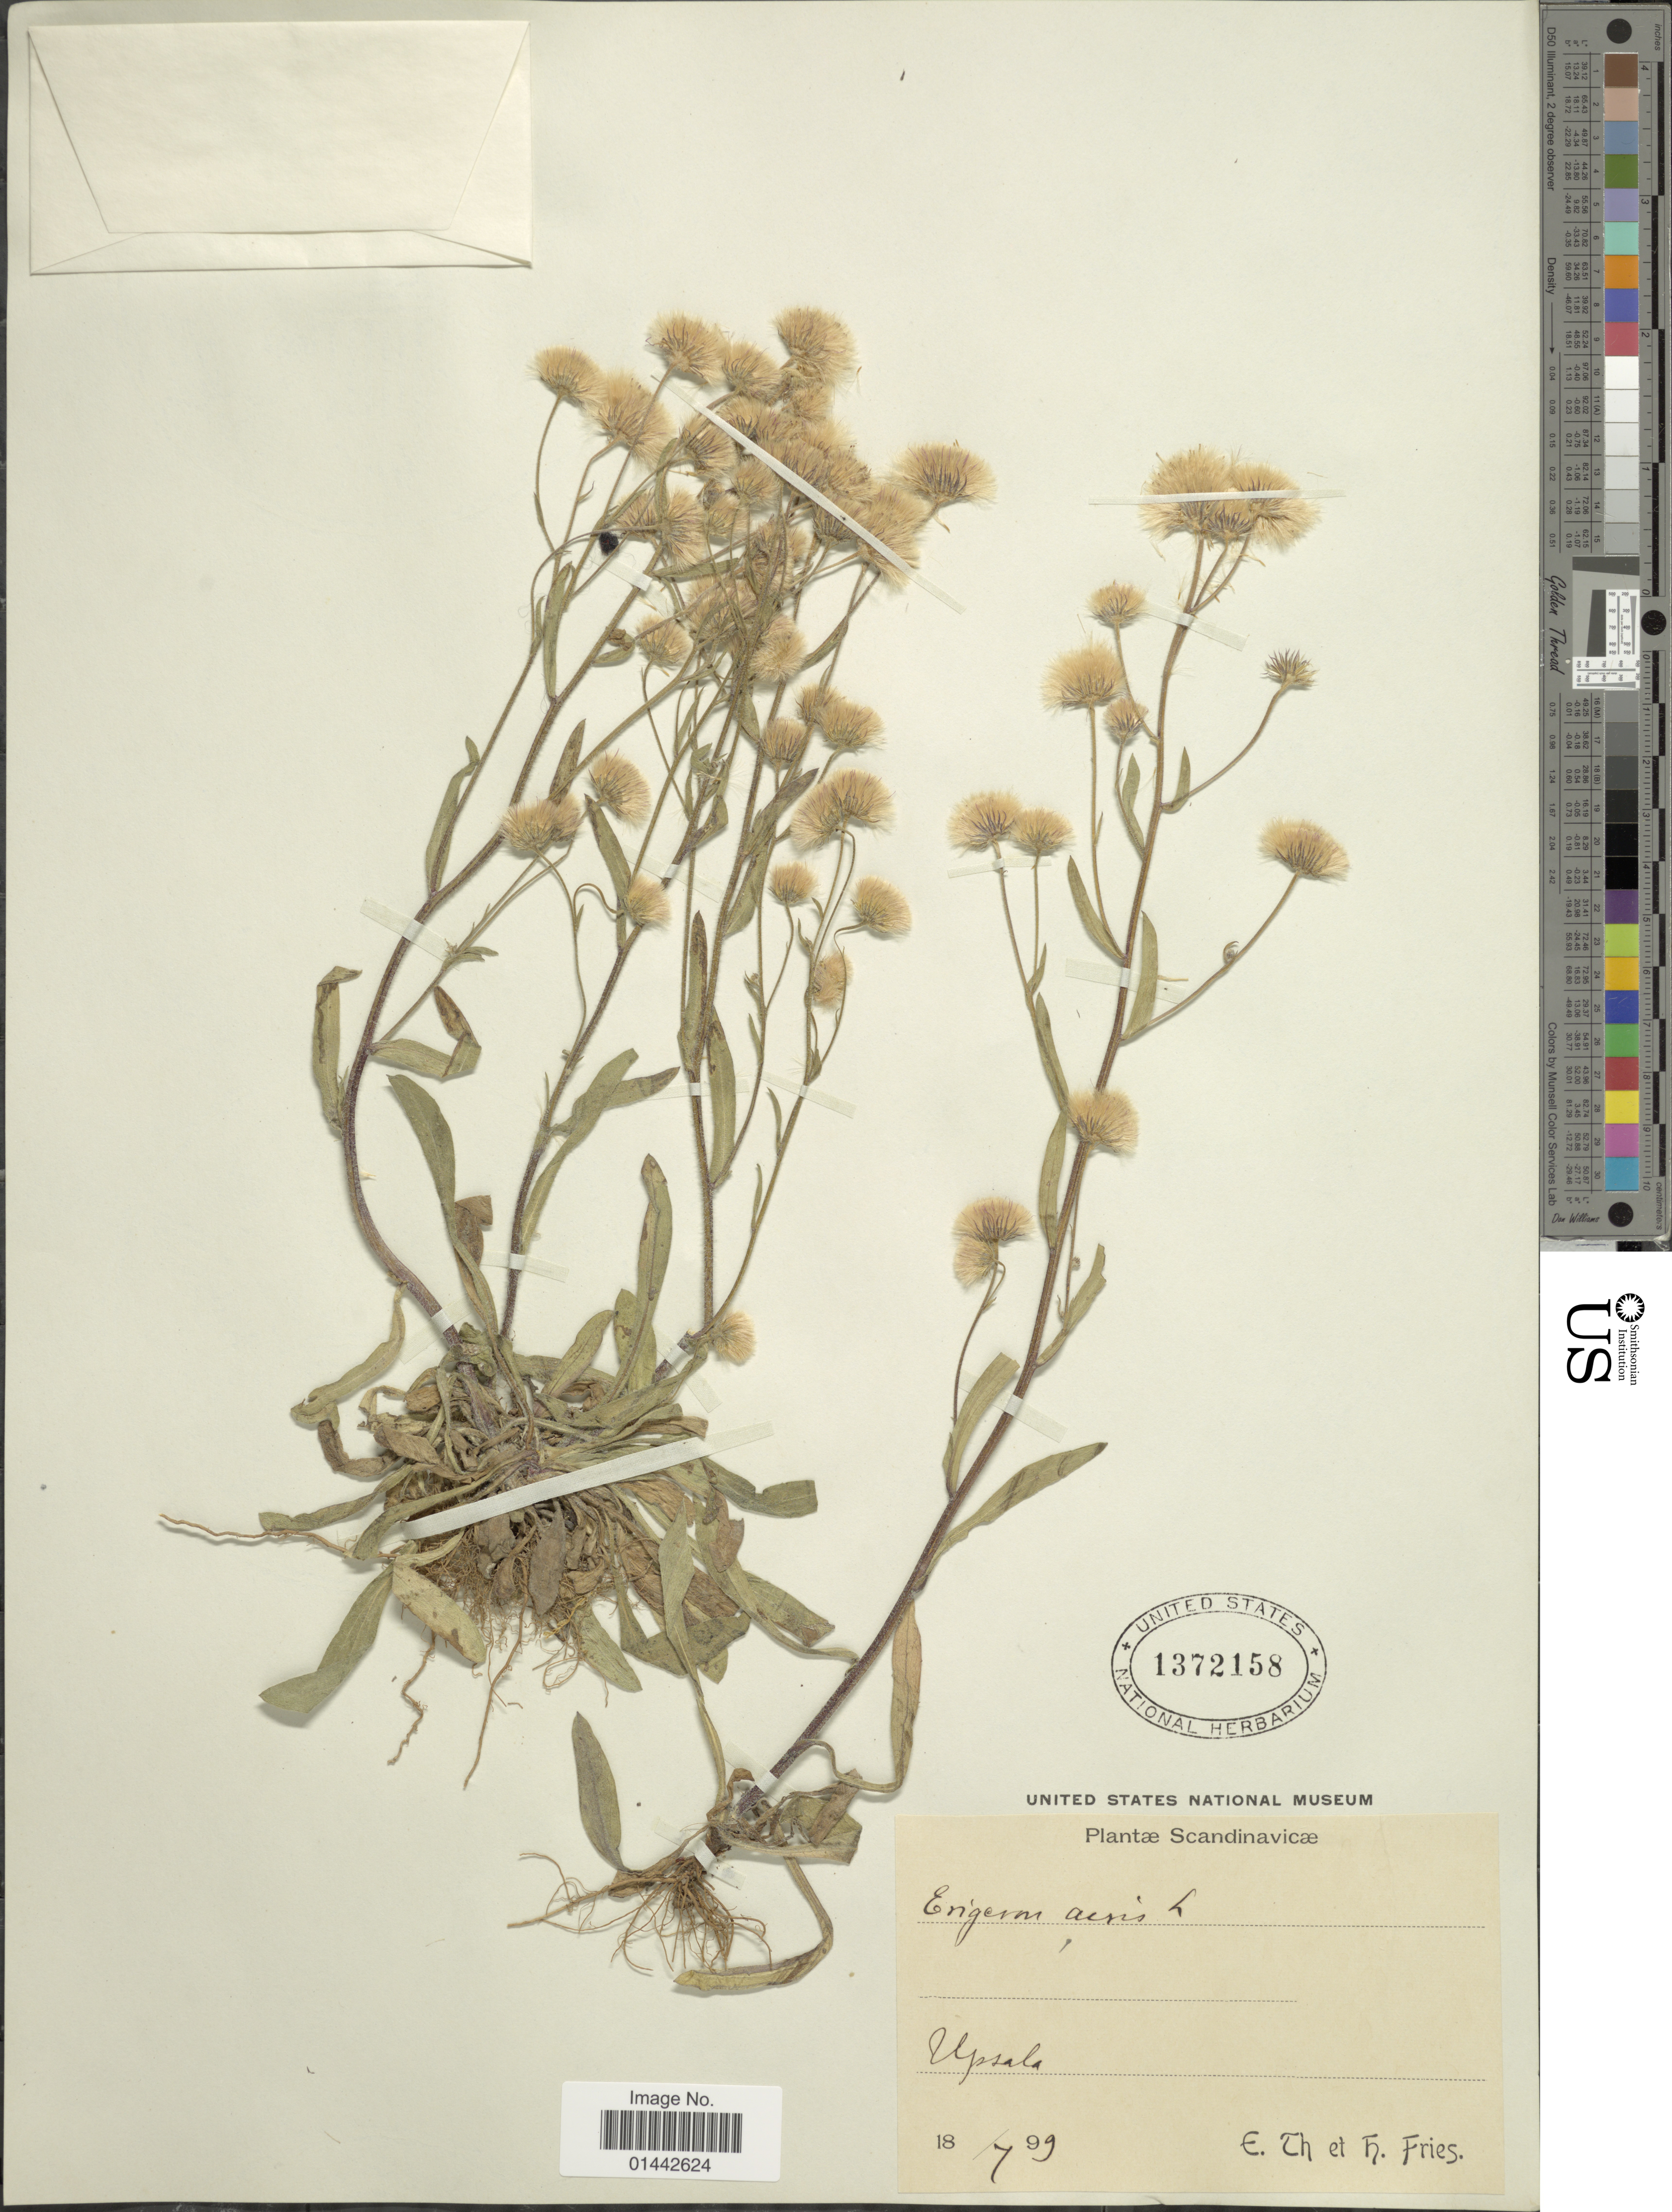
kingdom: Plantae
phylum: Tracheophyta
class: Magnoliopsida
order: Asterales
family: Asteraceae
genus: Erigeron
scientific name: Erigeron acris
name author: L.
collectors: T. C. E. Fries & H. Fries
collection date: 1899-07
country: Sweden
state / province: Uppsala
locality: Scandinavicae, Upsala.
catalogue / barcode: US 1372158